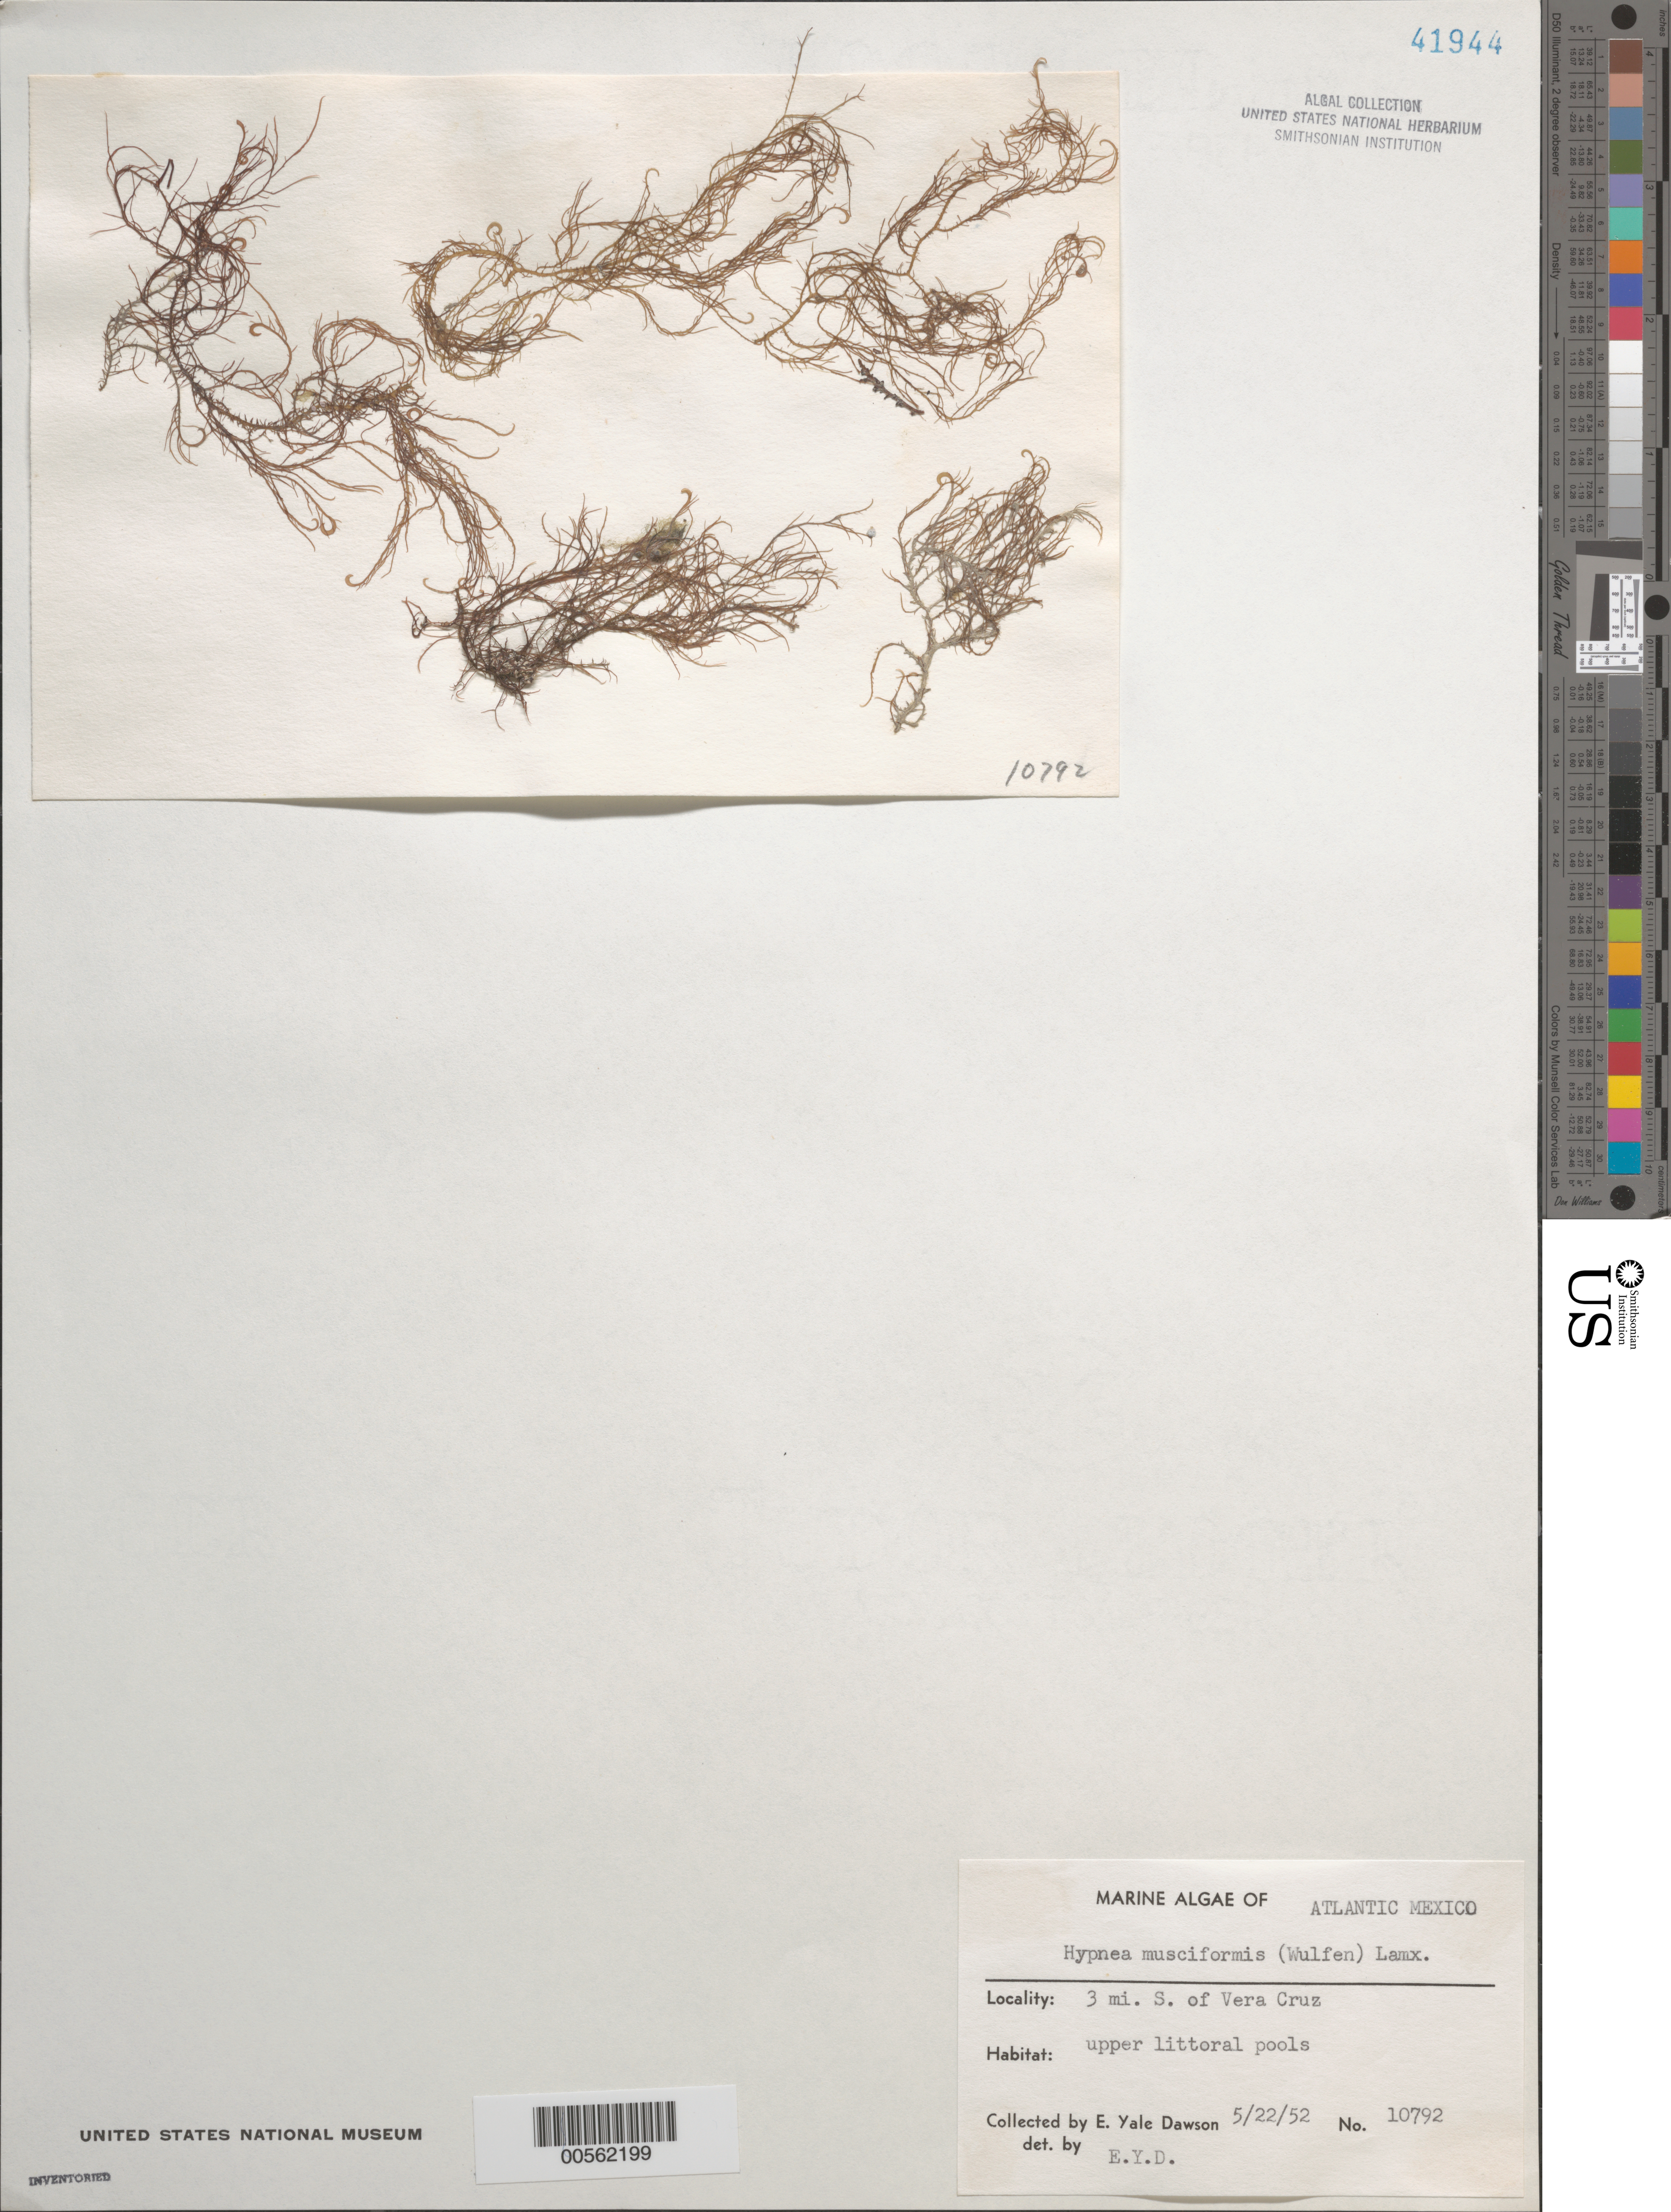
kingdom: Plantae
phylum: Rhodophyta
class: Florideophyceae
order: Gigartinales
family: Cystocloniaceae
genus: Hypnea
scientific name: Hypnea musciformis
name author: (Wulfen) J.V.Lamouroux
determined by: Dawson, E. Y.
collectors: E. Y. Dawson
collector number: EYD 10792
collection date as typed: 22 May 1952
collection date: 1952-05-22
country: Mexico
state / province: Veracruz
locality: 3 miles south of Vera Cruz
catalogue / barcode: US 41944